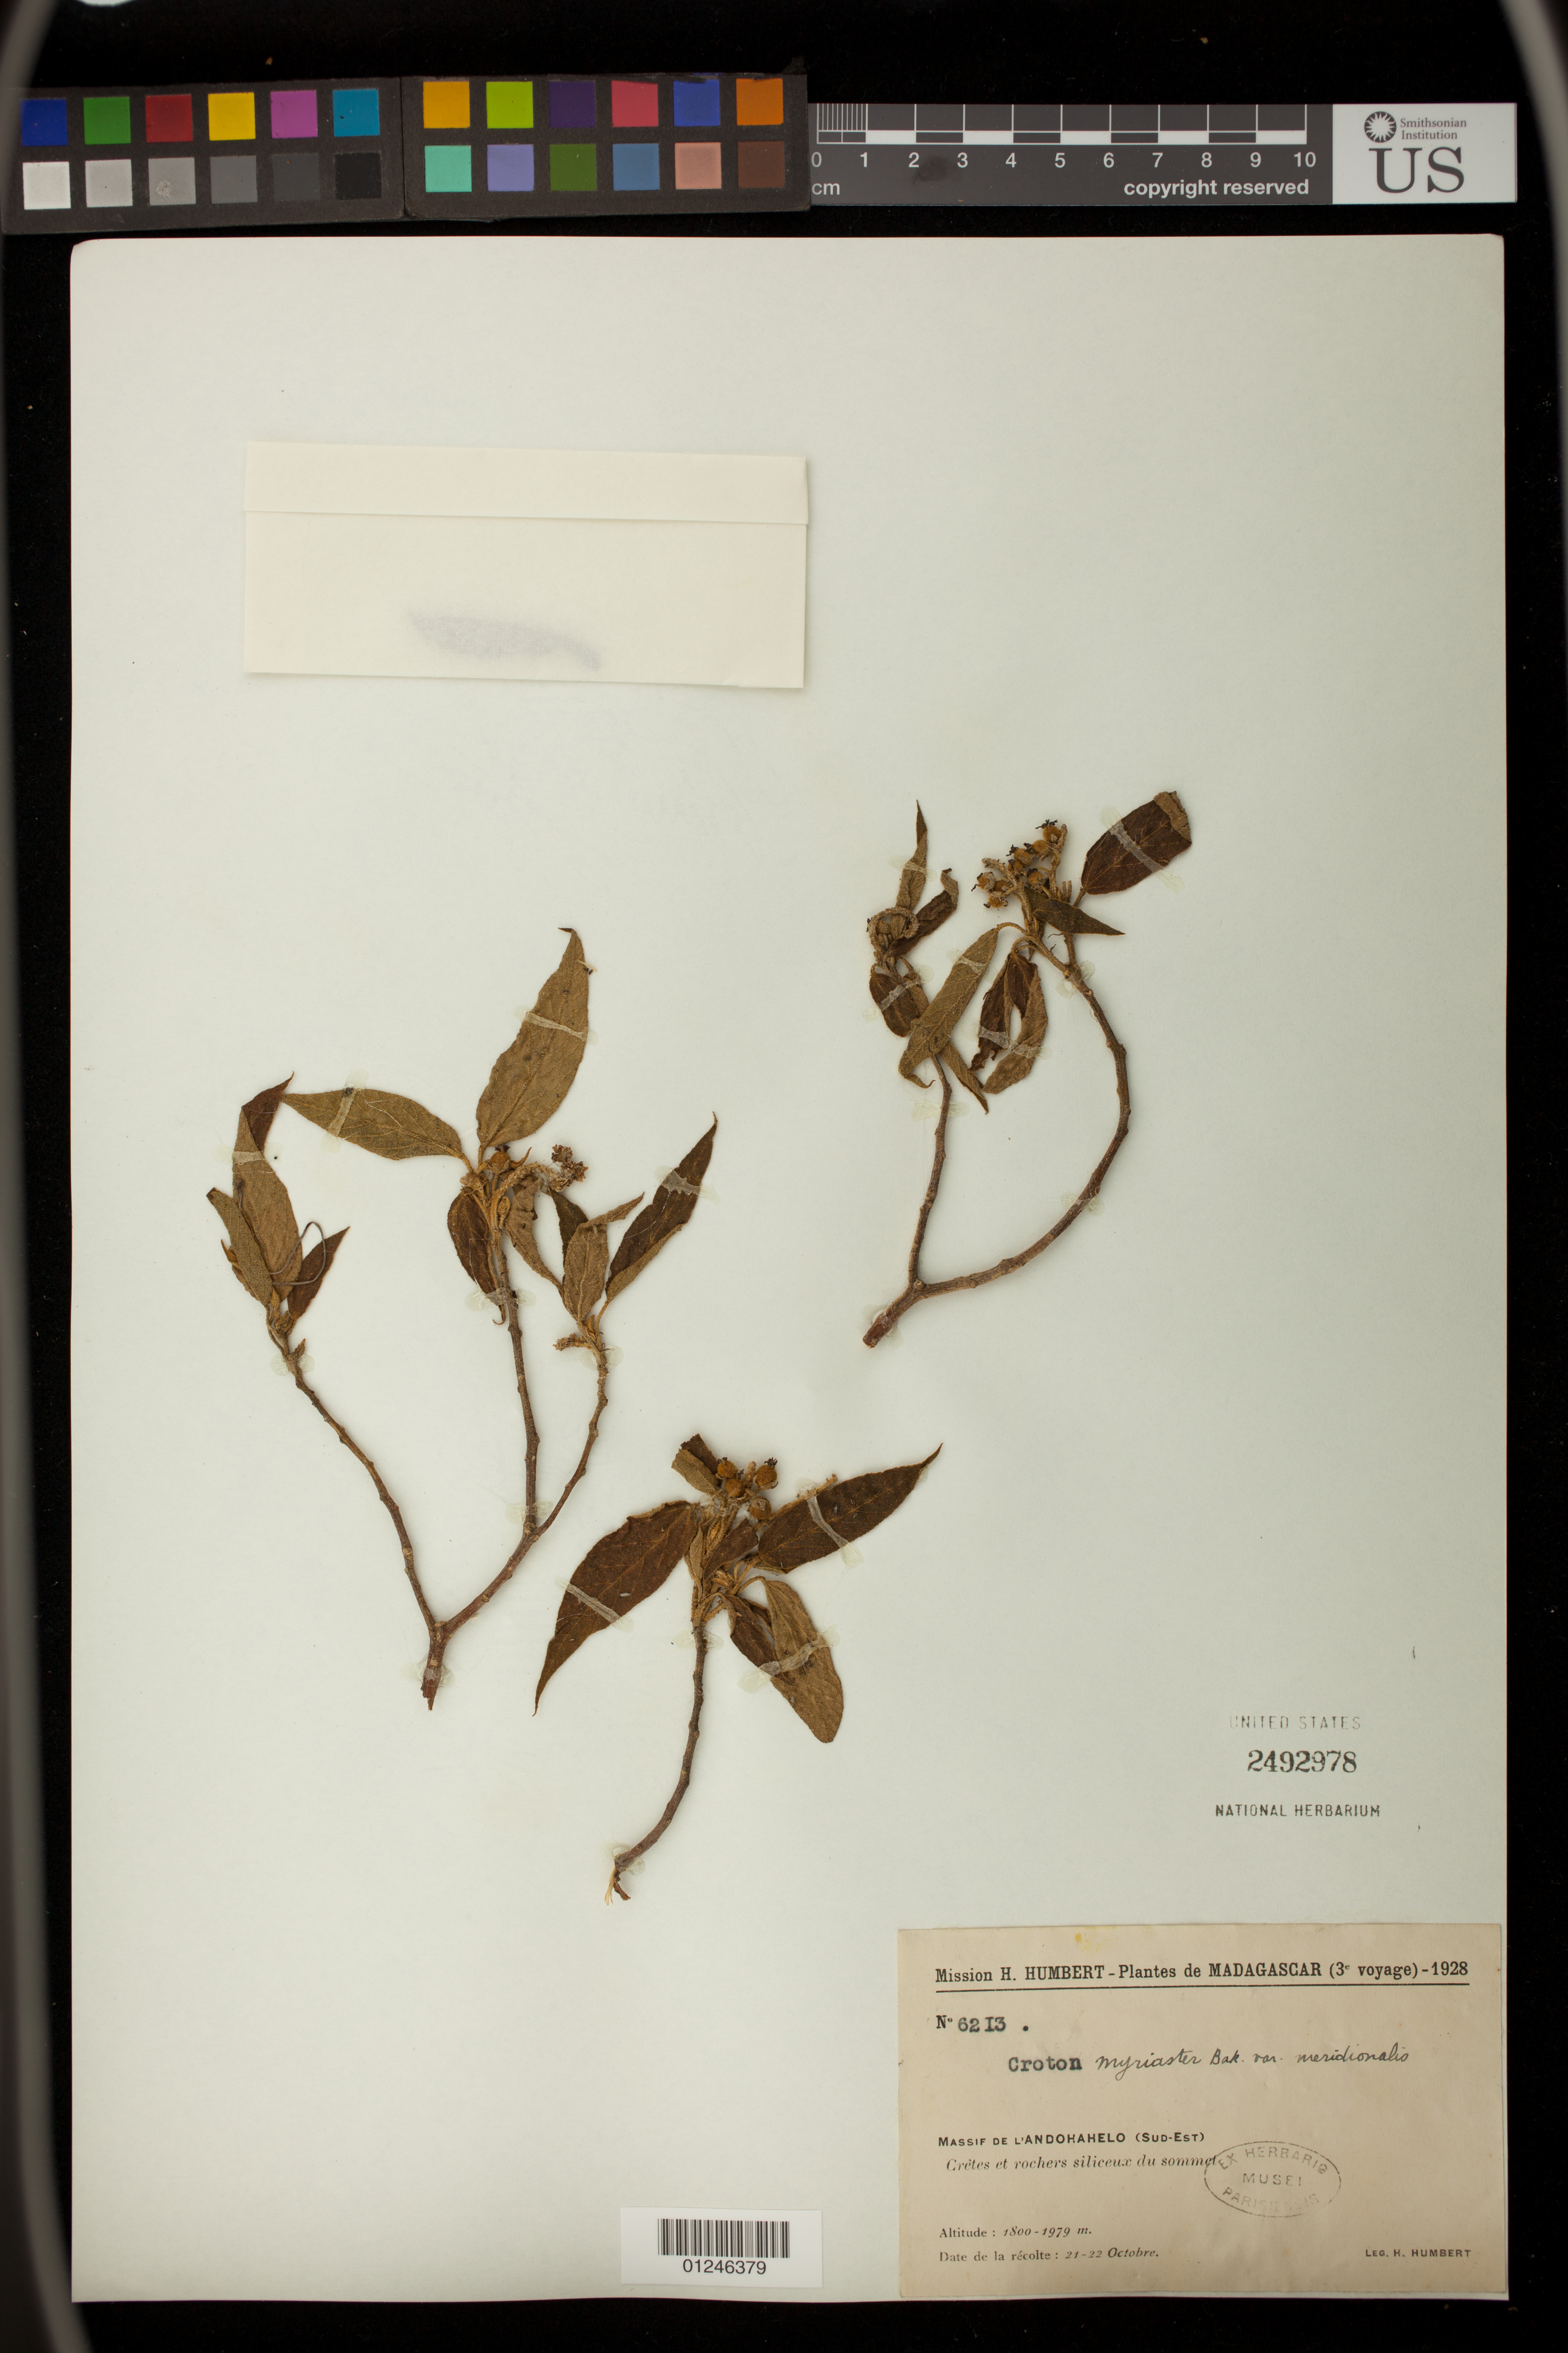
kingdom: Plantae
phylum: Tracheophyta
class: Magnoliopsida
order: Malpighiales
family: Euphorbiaceae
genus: Croton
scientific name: Croton myriaster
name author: Baker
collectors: H. Humbert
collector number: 6213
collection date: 1928-10-21/1928-10-22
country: Madagascar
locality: Massif de l'Andohahelo (Sud-Est)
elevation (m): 1800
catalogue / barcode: US 2492978